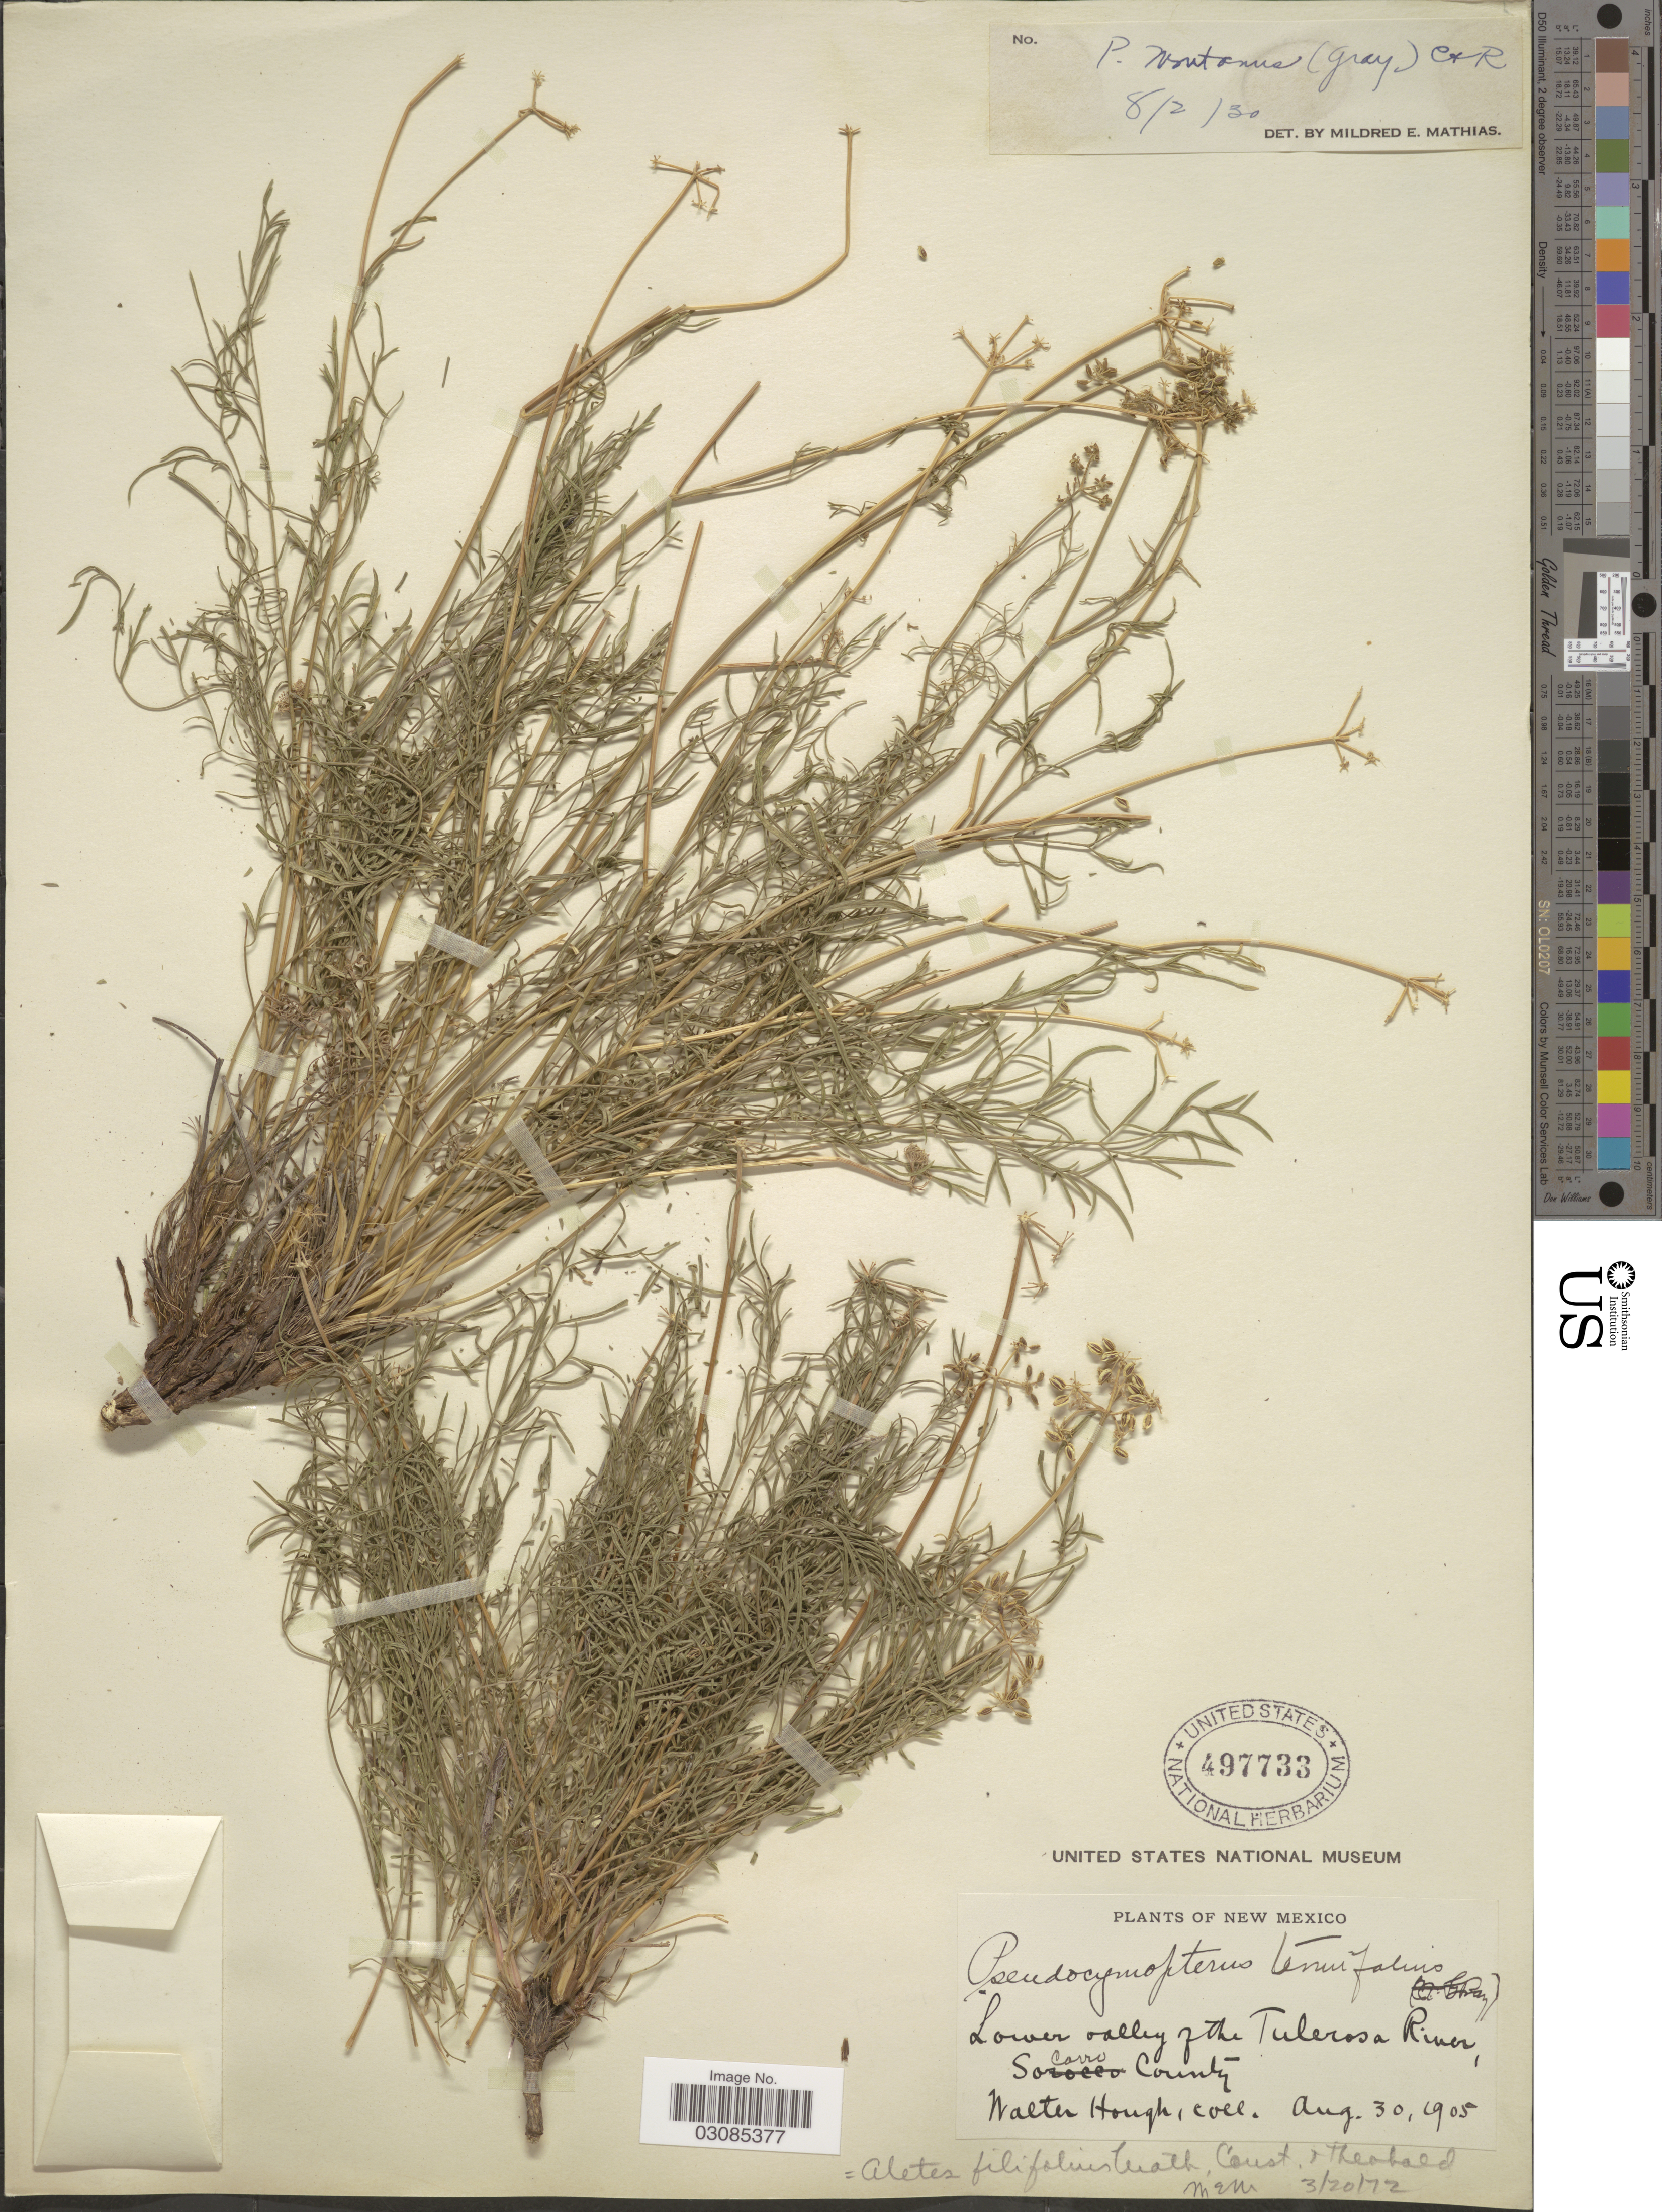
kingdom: Plantae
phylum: Tracheophyta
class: Magnoliopsida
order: Apiales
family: Apiaceae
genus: Aletes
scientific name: Aletes filifolius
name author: Mathias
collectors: W. Hough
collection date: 1905-08-30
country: United States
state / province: New Mexico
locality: Lower valley of the Tulerosa River, Socorro County.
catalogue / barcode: US 497733